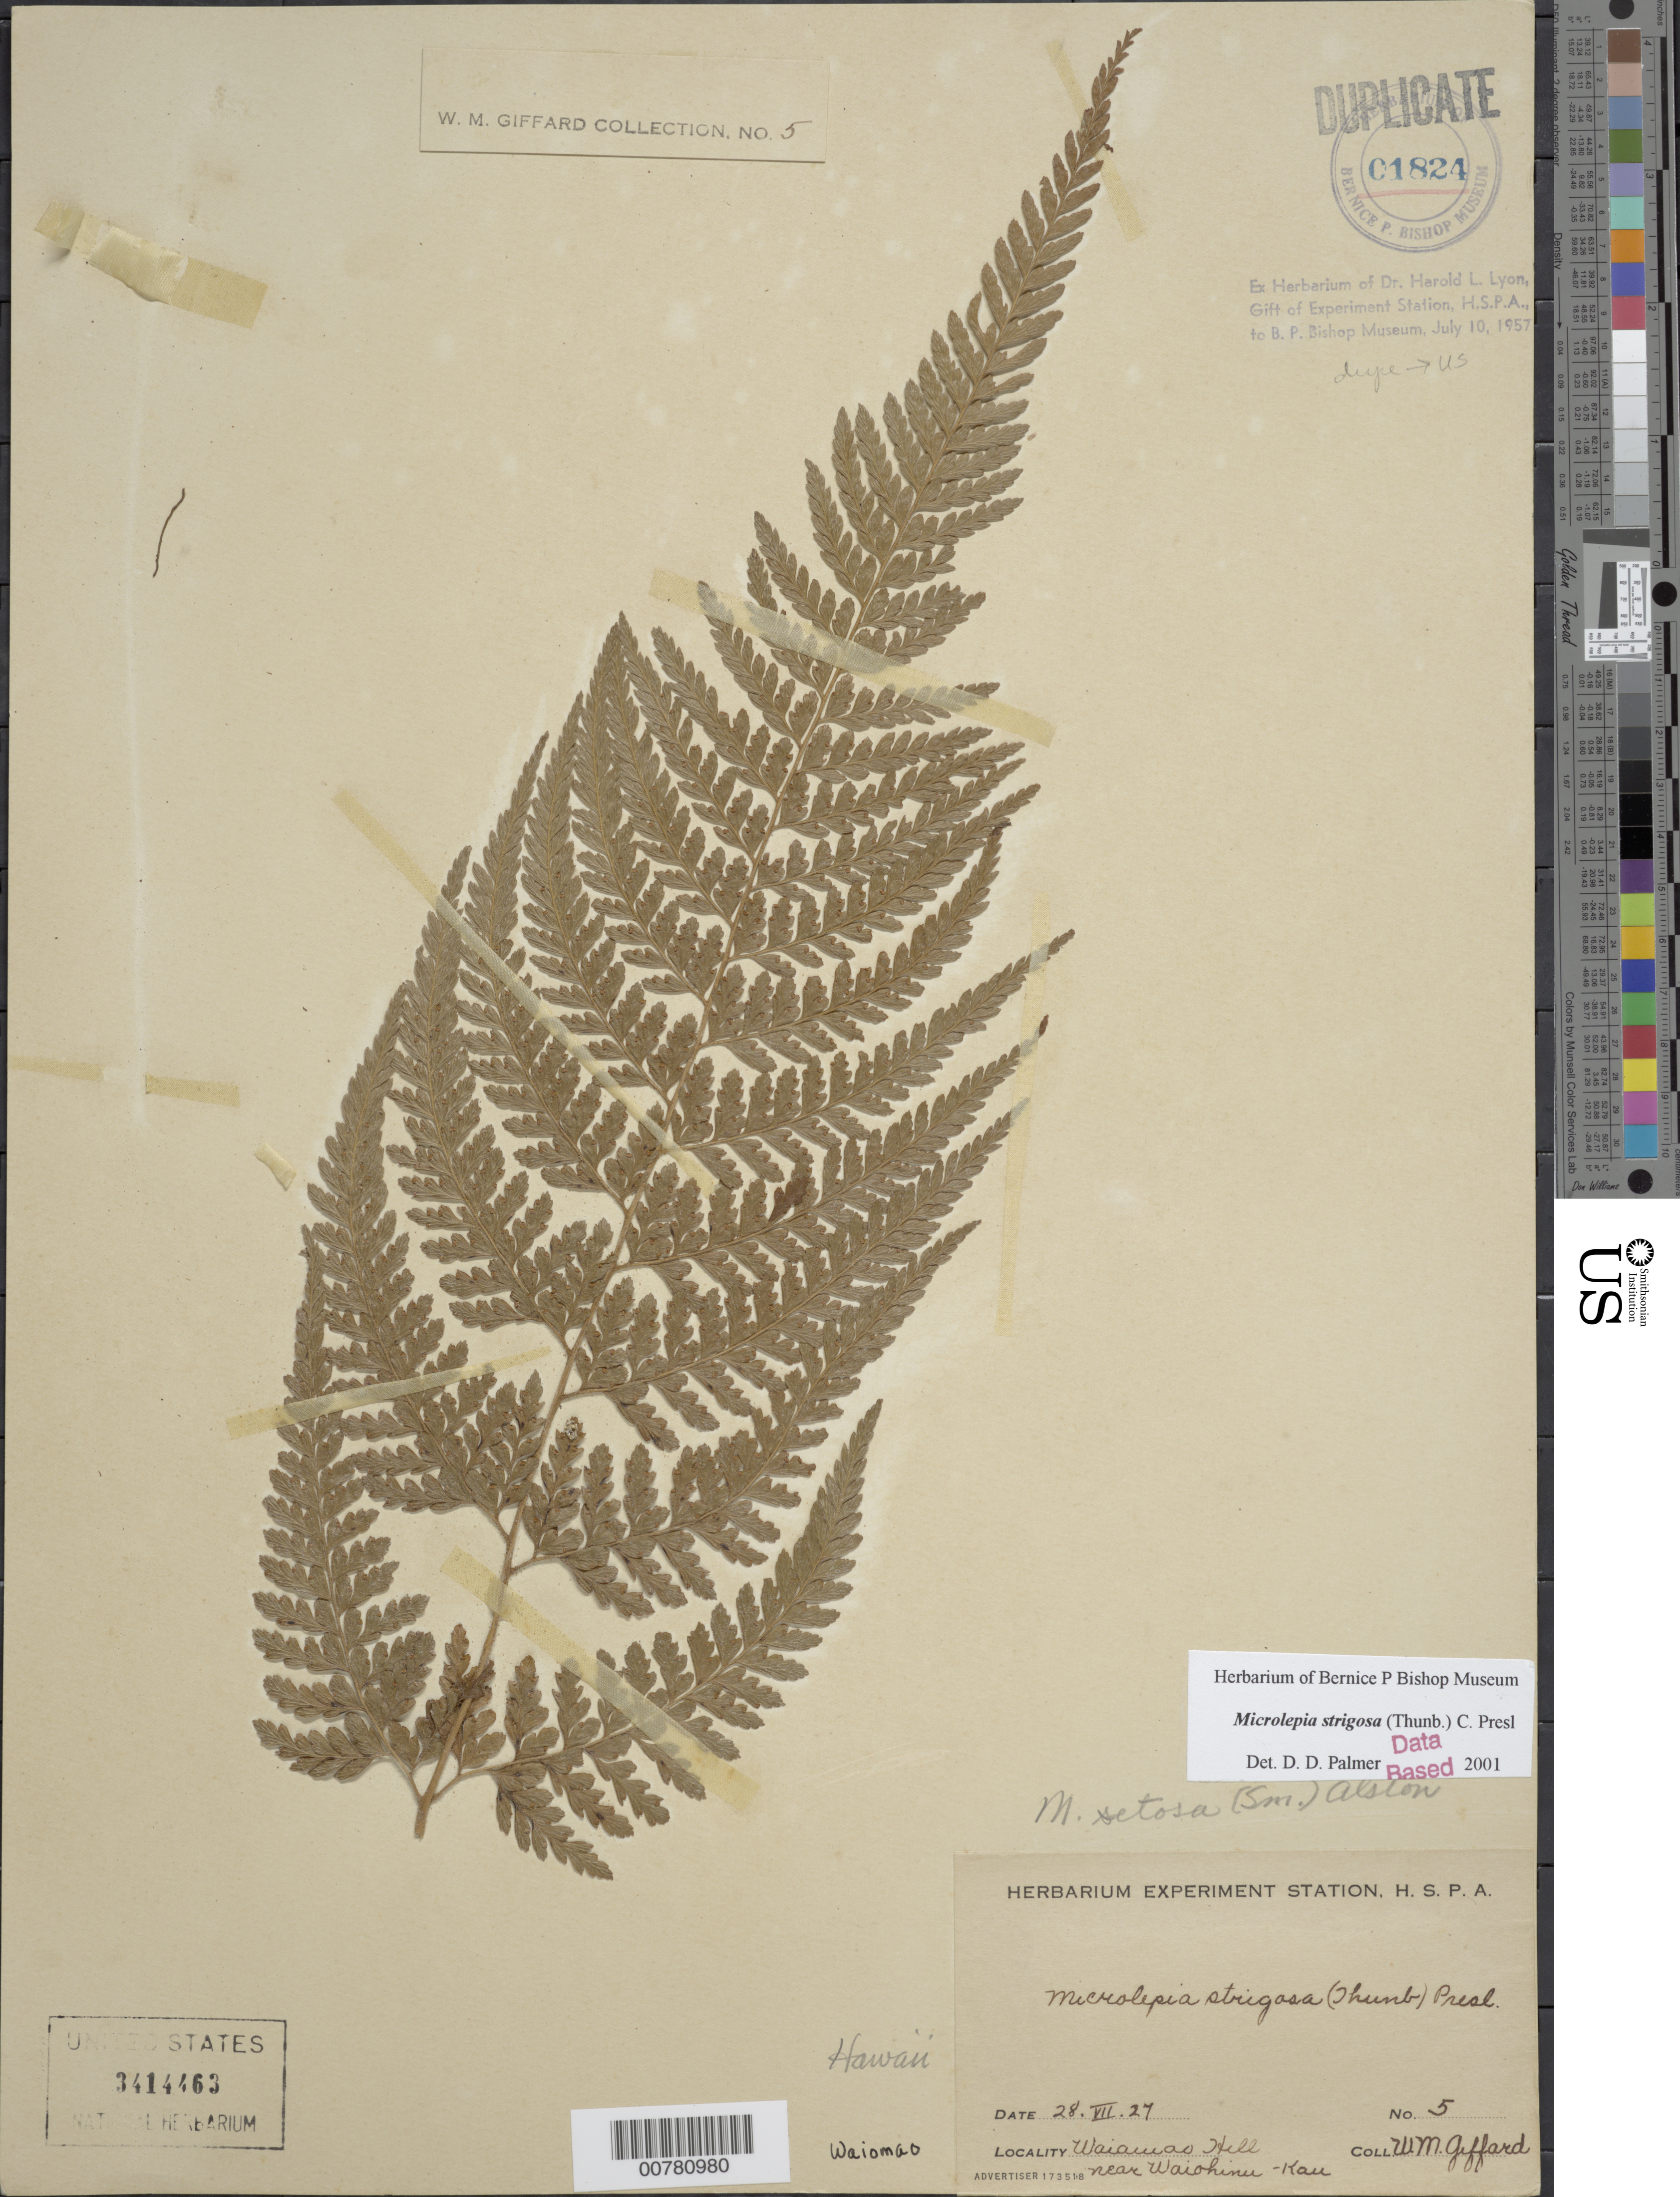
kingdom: Plantae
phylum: Tracheophyta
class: Polypodiopsida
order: Polypodiales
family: Dennstaedtiaceae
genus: Microlepia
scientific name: Microlepia strigosa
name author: (Thunb.) J. Presl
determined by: Palmer, D. D.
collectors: W. Giffard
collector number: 5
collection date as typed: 29 Jul 1927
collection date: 1927-07-29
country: United States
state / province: Hawaii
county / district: Hawaii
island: Hawaii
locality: Waiamao Hill, above Waiohiuu, Kau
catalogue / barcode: US 3414463